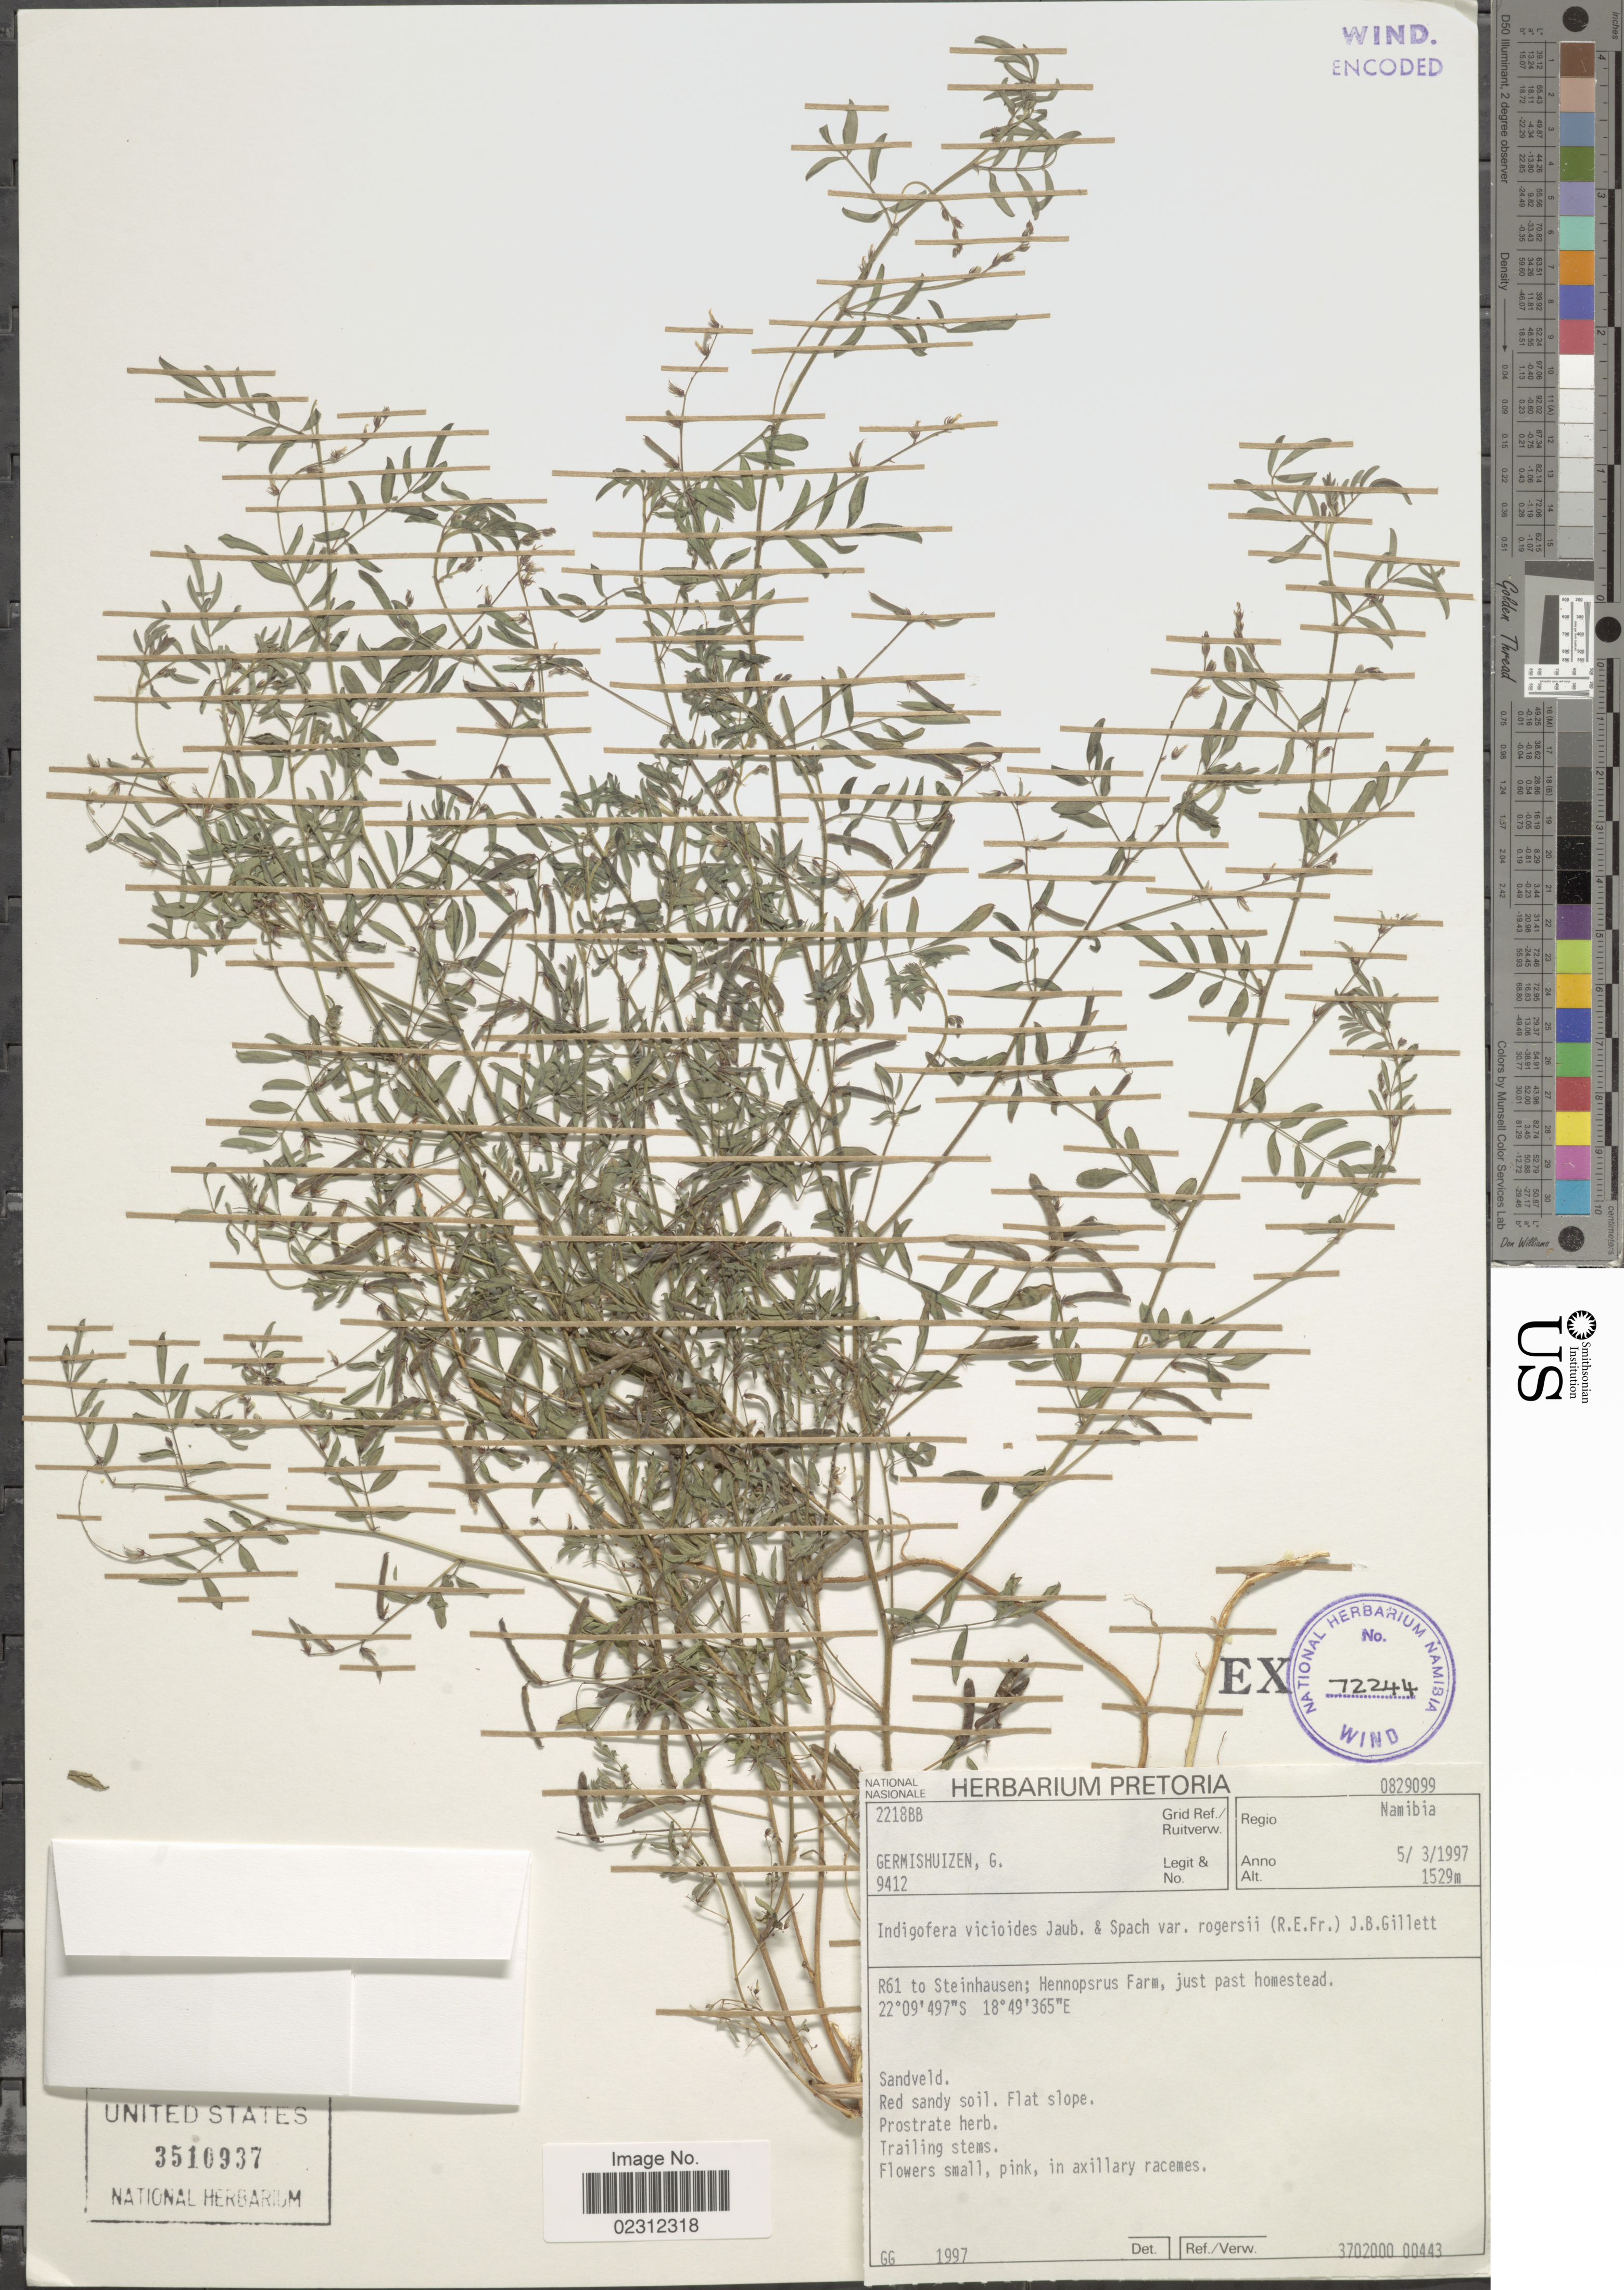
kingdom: Plantae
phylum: Tracheophyta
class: Magnoliopsida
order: Fabales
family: Fabaceae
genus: Indigofera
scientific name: Indigofera vicioides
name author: Jaub. & Spach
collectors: G. Germishuizen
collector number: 9412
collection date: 1997-03-05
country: Namibia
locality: R61 to Steinhausen; Hennopsrus Farm, just past homestead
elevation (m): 1529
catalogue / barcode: US 3510937